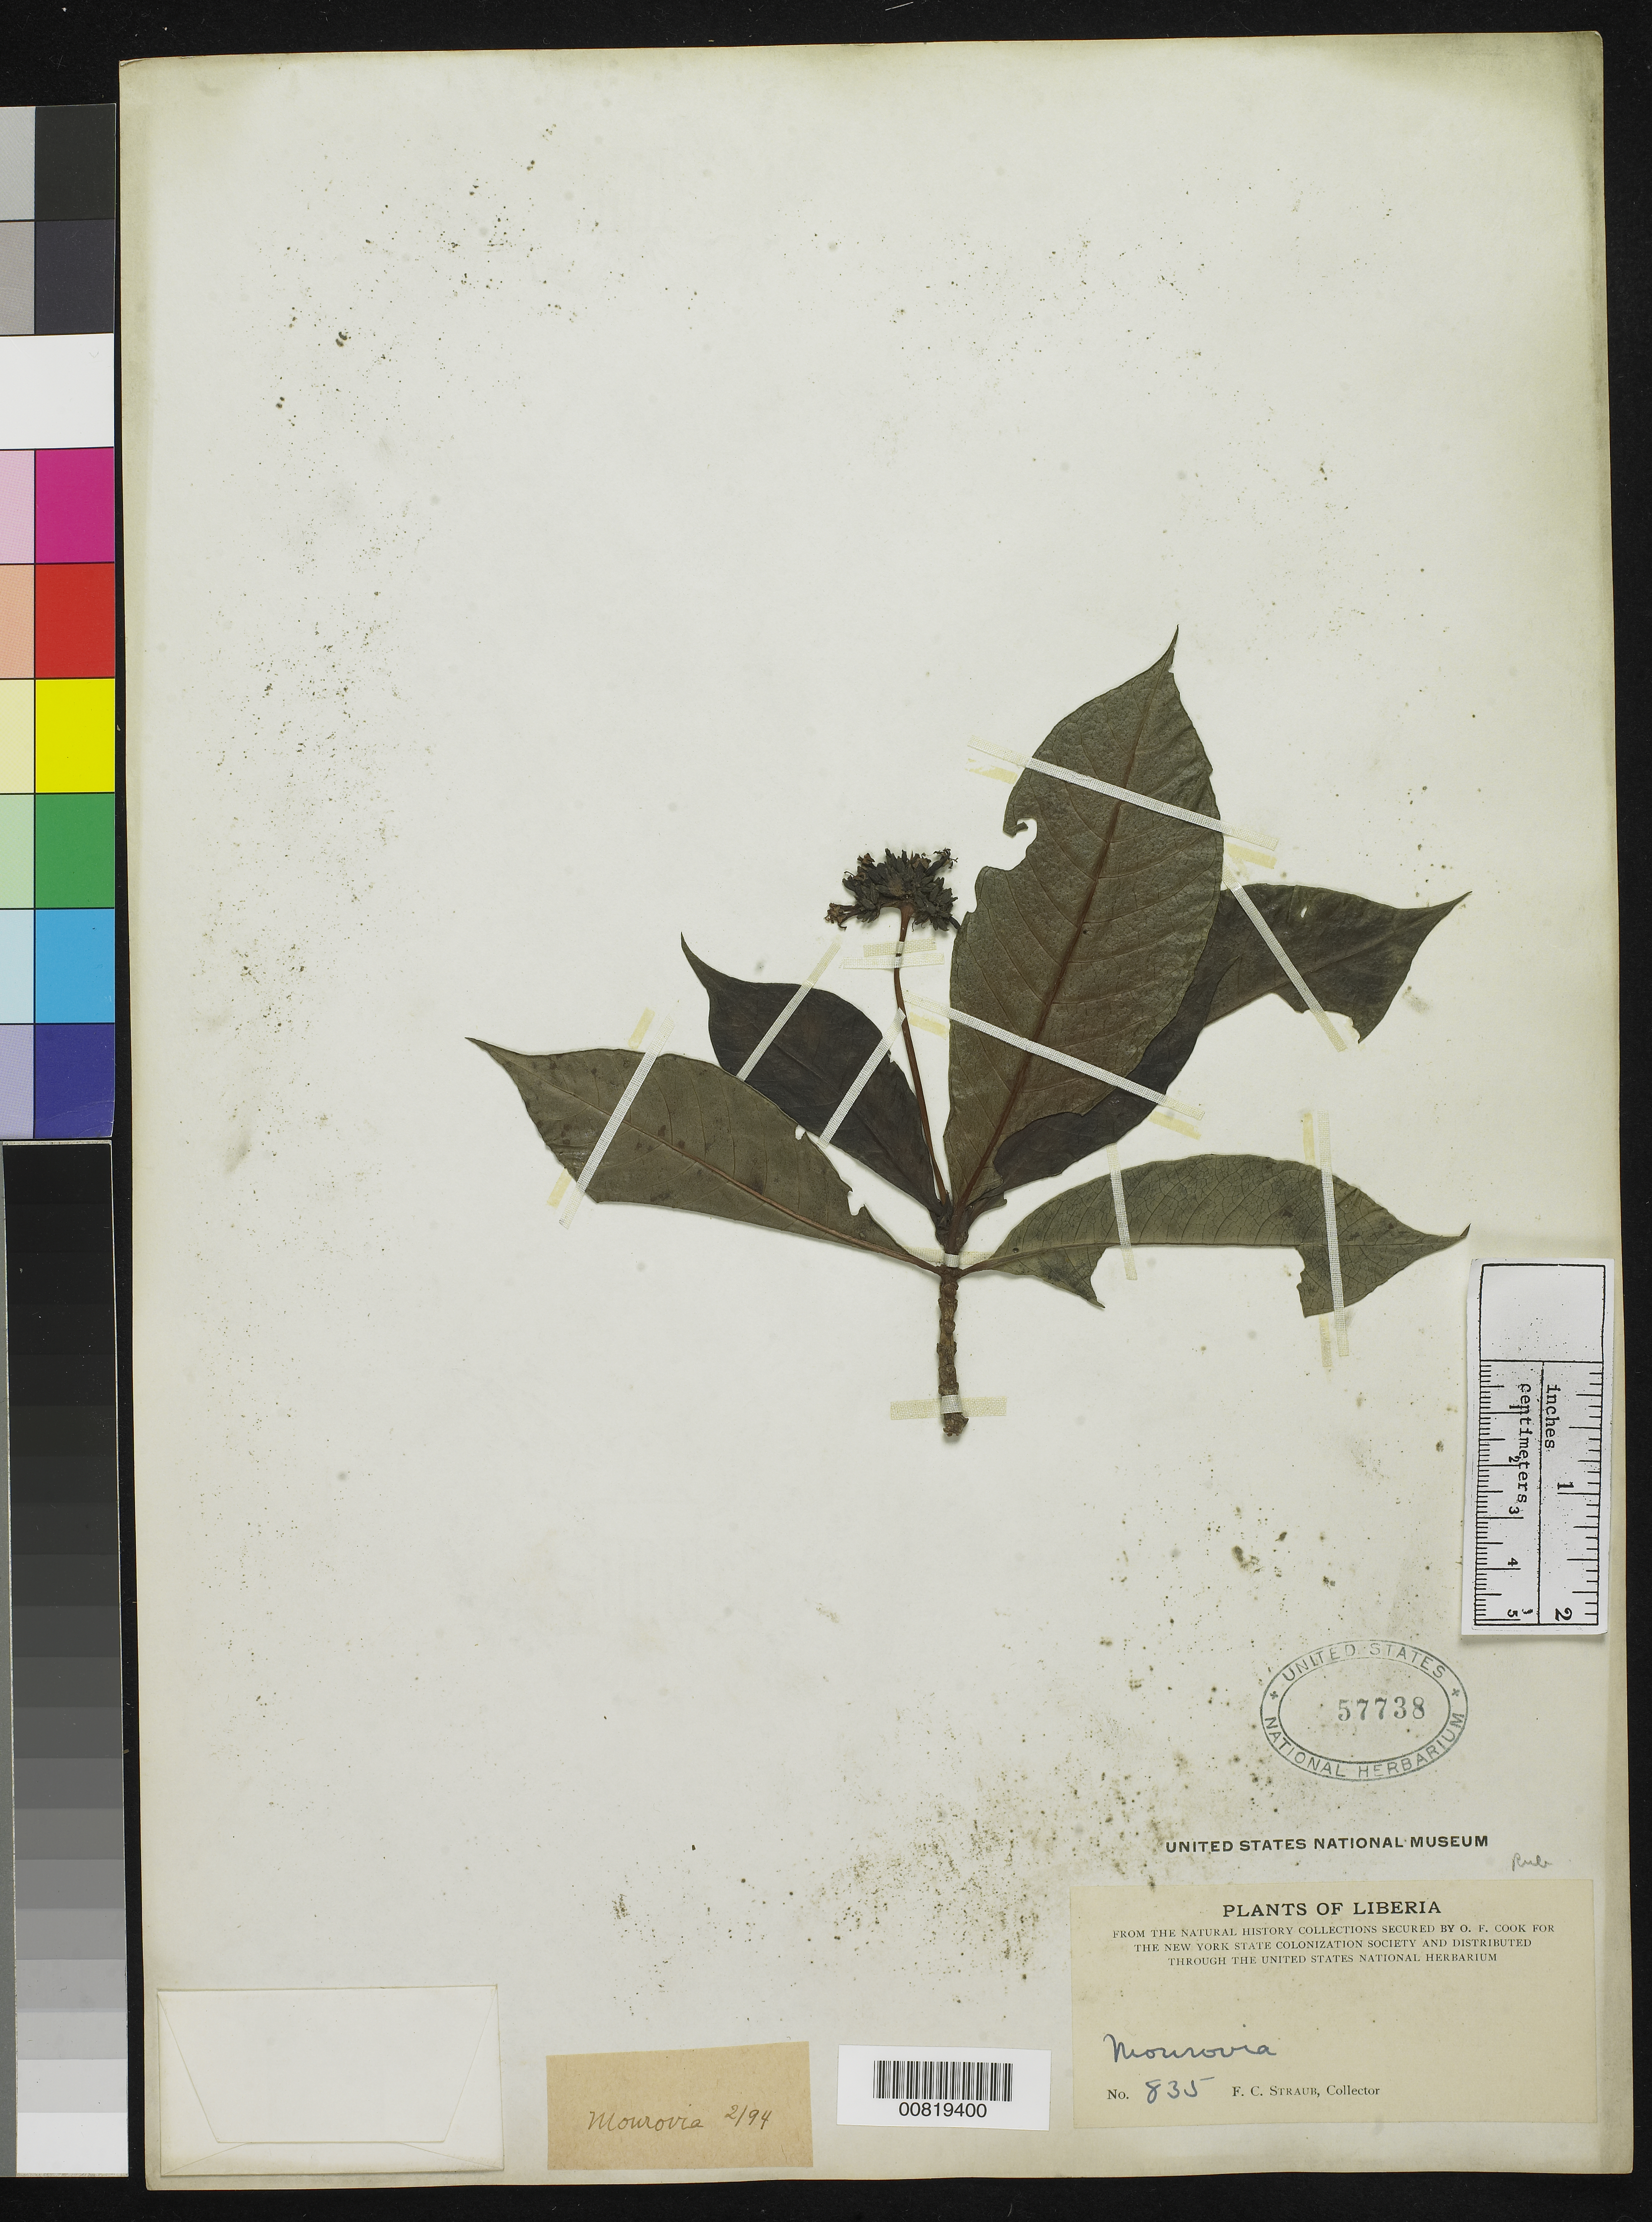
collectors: F. Straub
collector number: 835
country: Liberia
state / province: Montserrado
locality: Monrovia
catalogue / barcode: US 57738